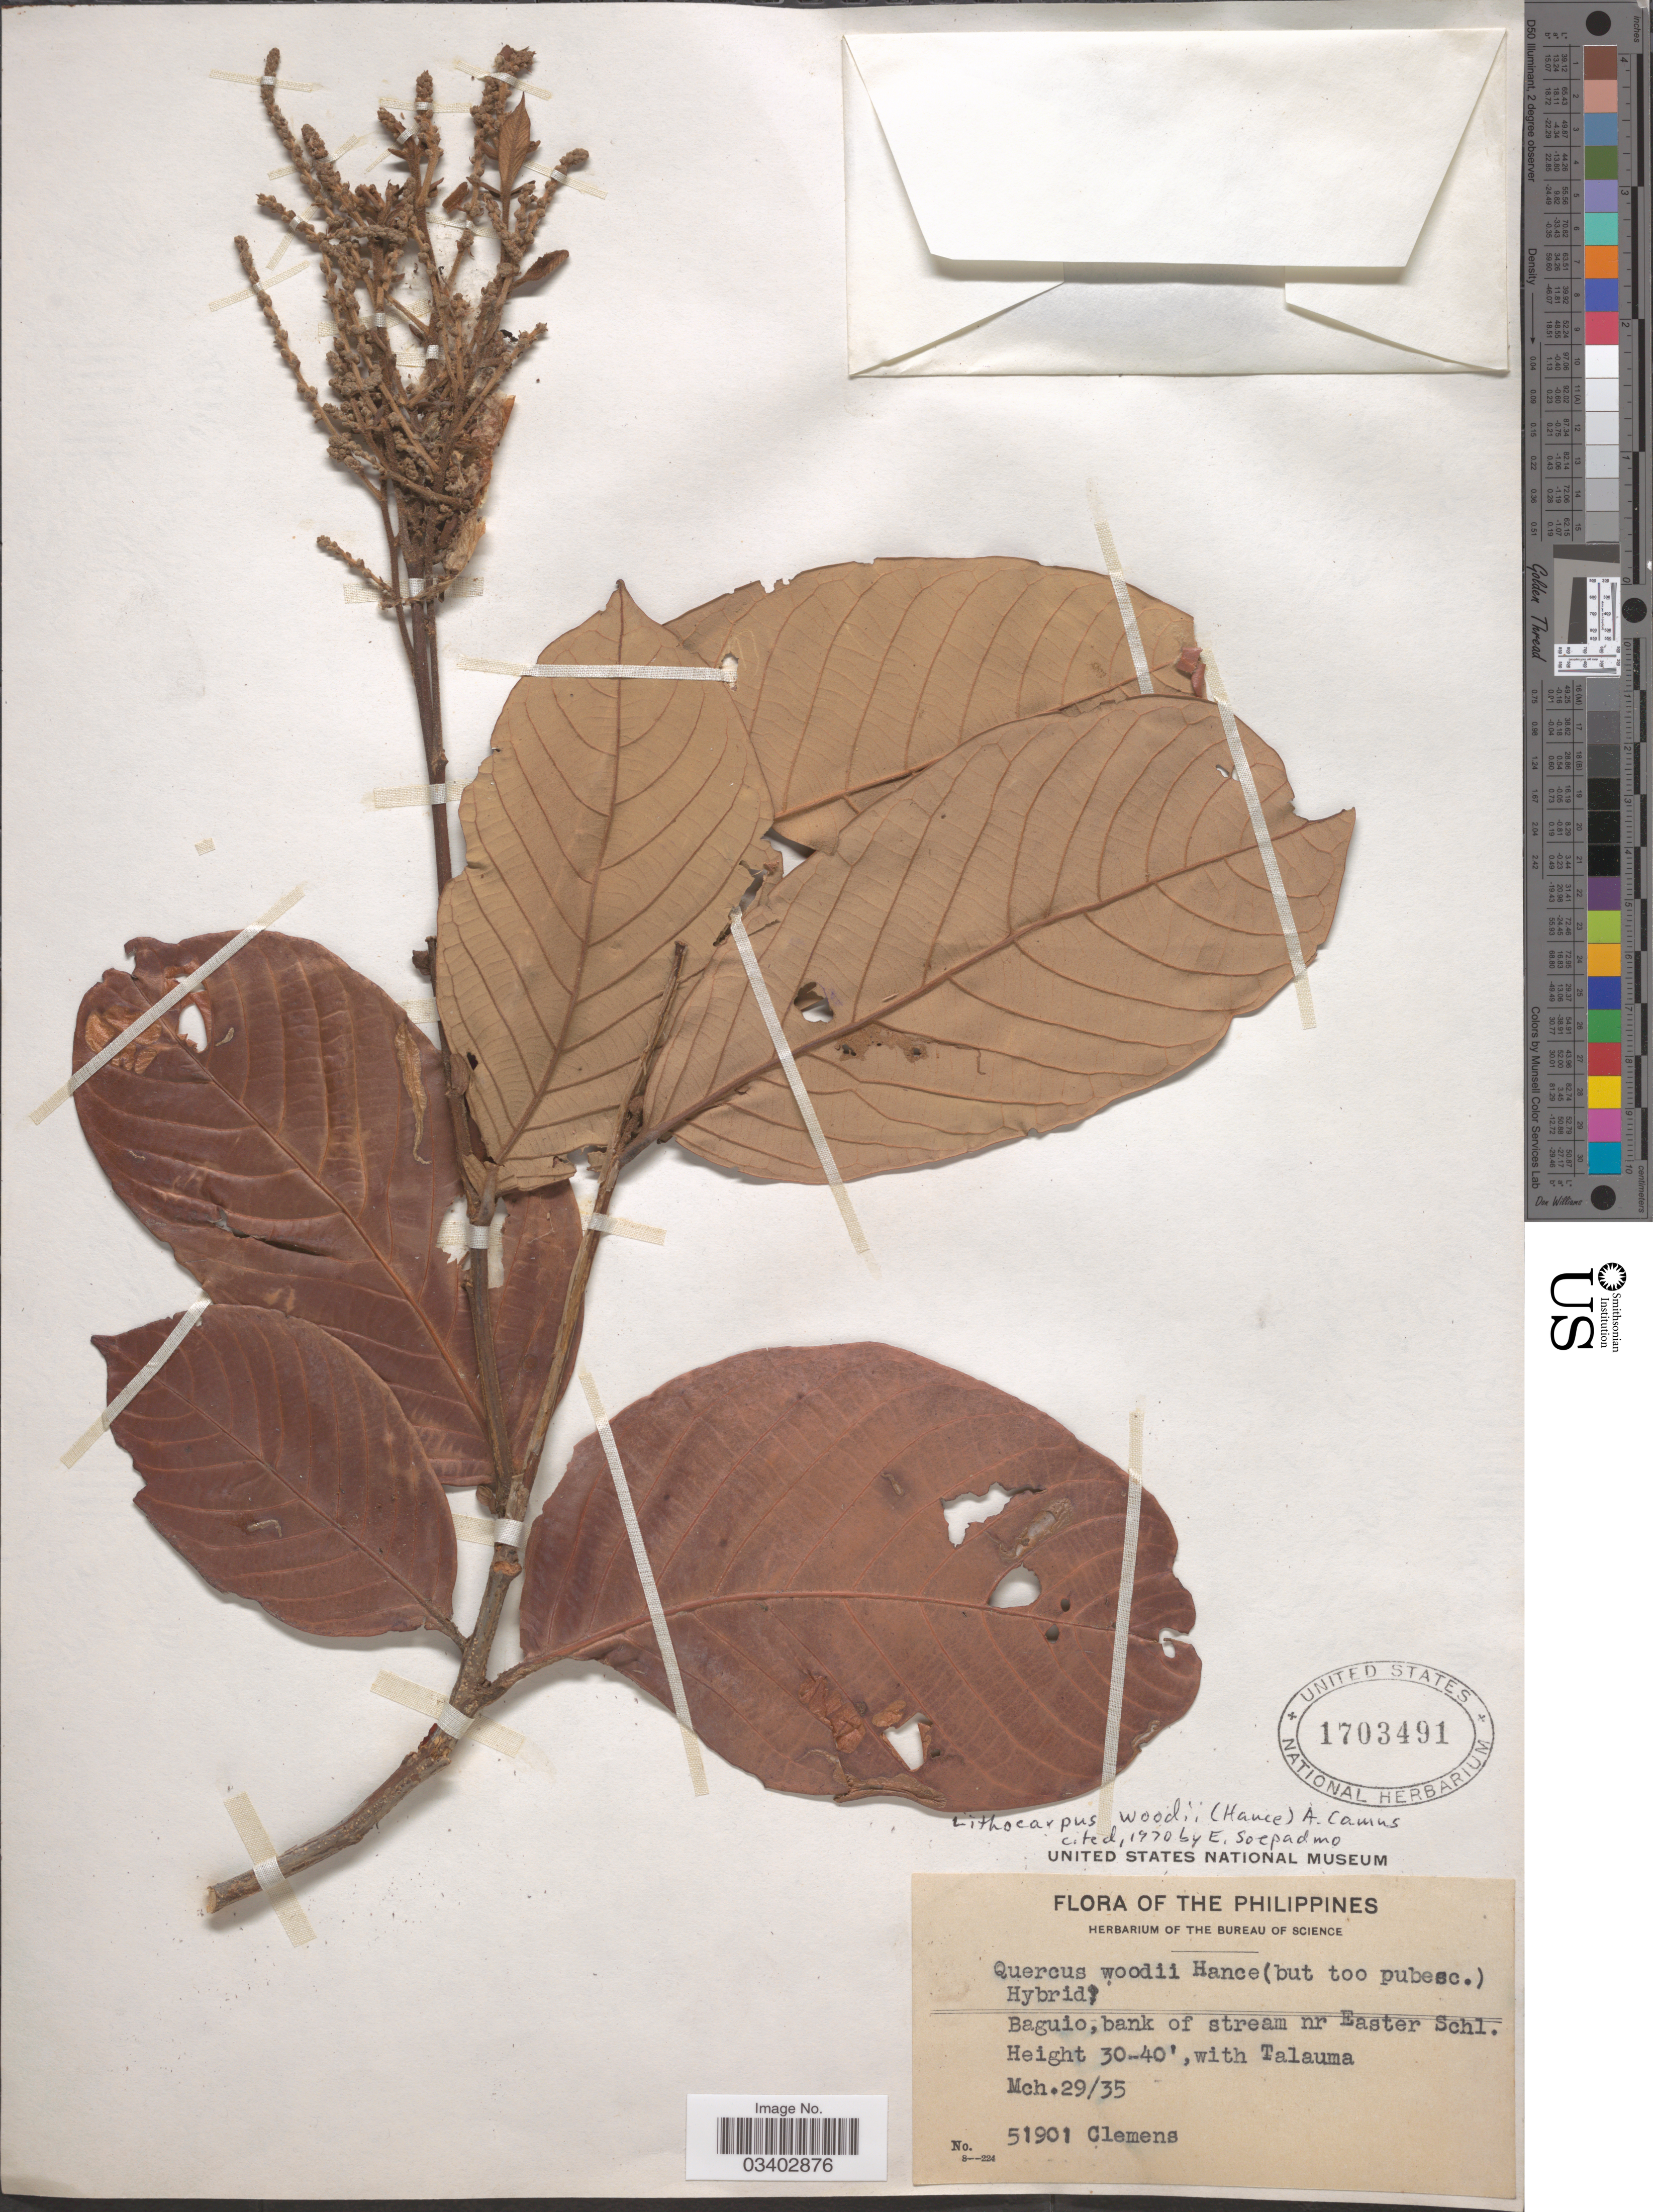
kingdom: Plantae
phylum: Tracheophyta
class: Magnoliopsida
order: Fagales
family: Fagaceae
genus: Lithocarpus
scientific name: Lithocarpus woodii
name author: (Hance) A. Camus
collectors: -. Clemens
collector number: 51901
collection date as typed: Transcribed d/m/y: 29/3/35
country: Philippines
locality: Baguio, bank of stream nr Easter Schl.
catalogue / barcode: US 1703491